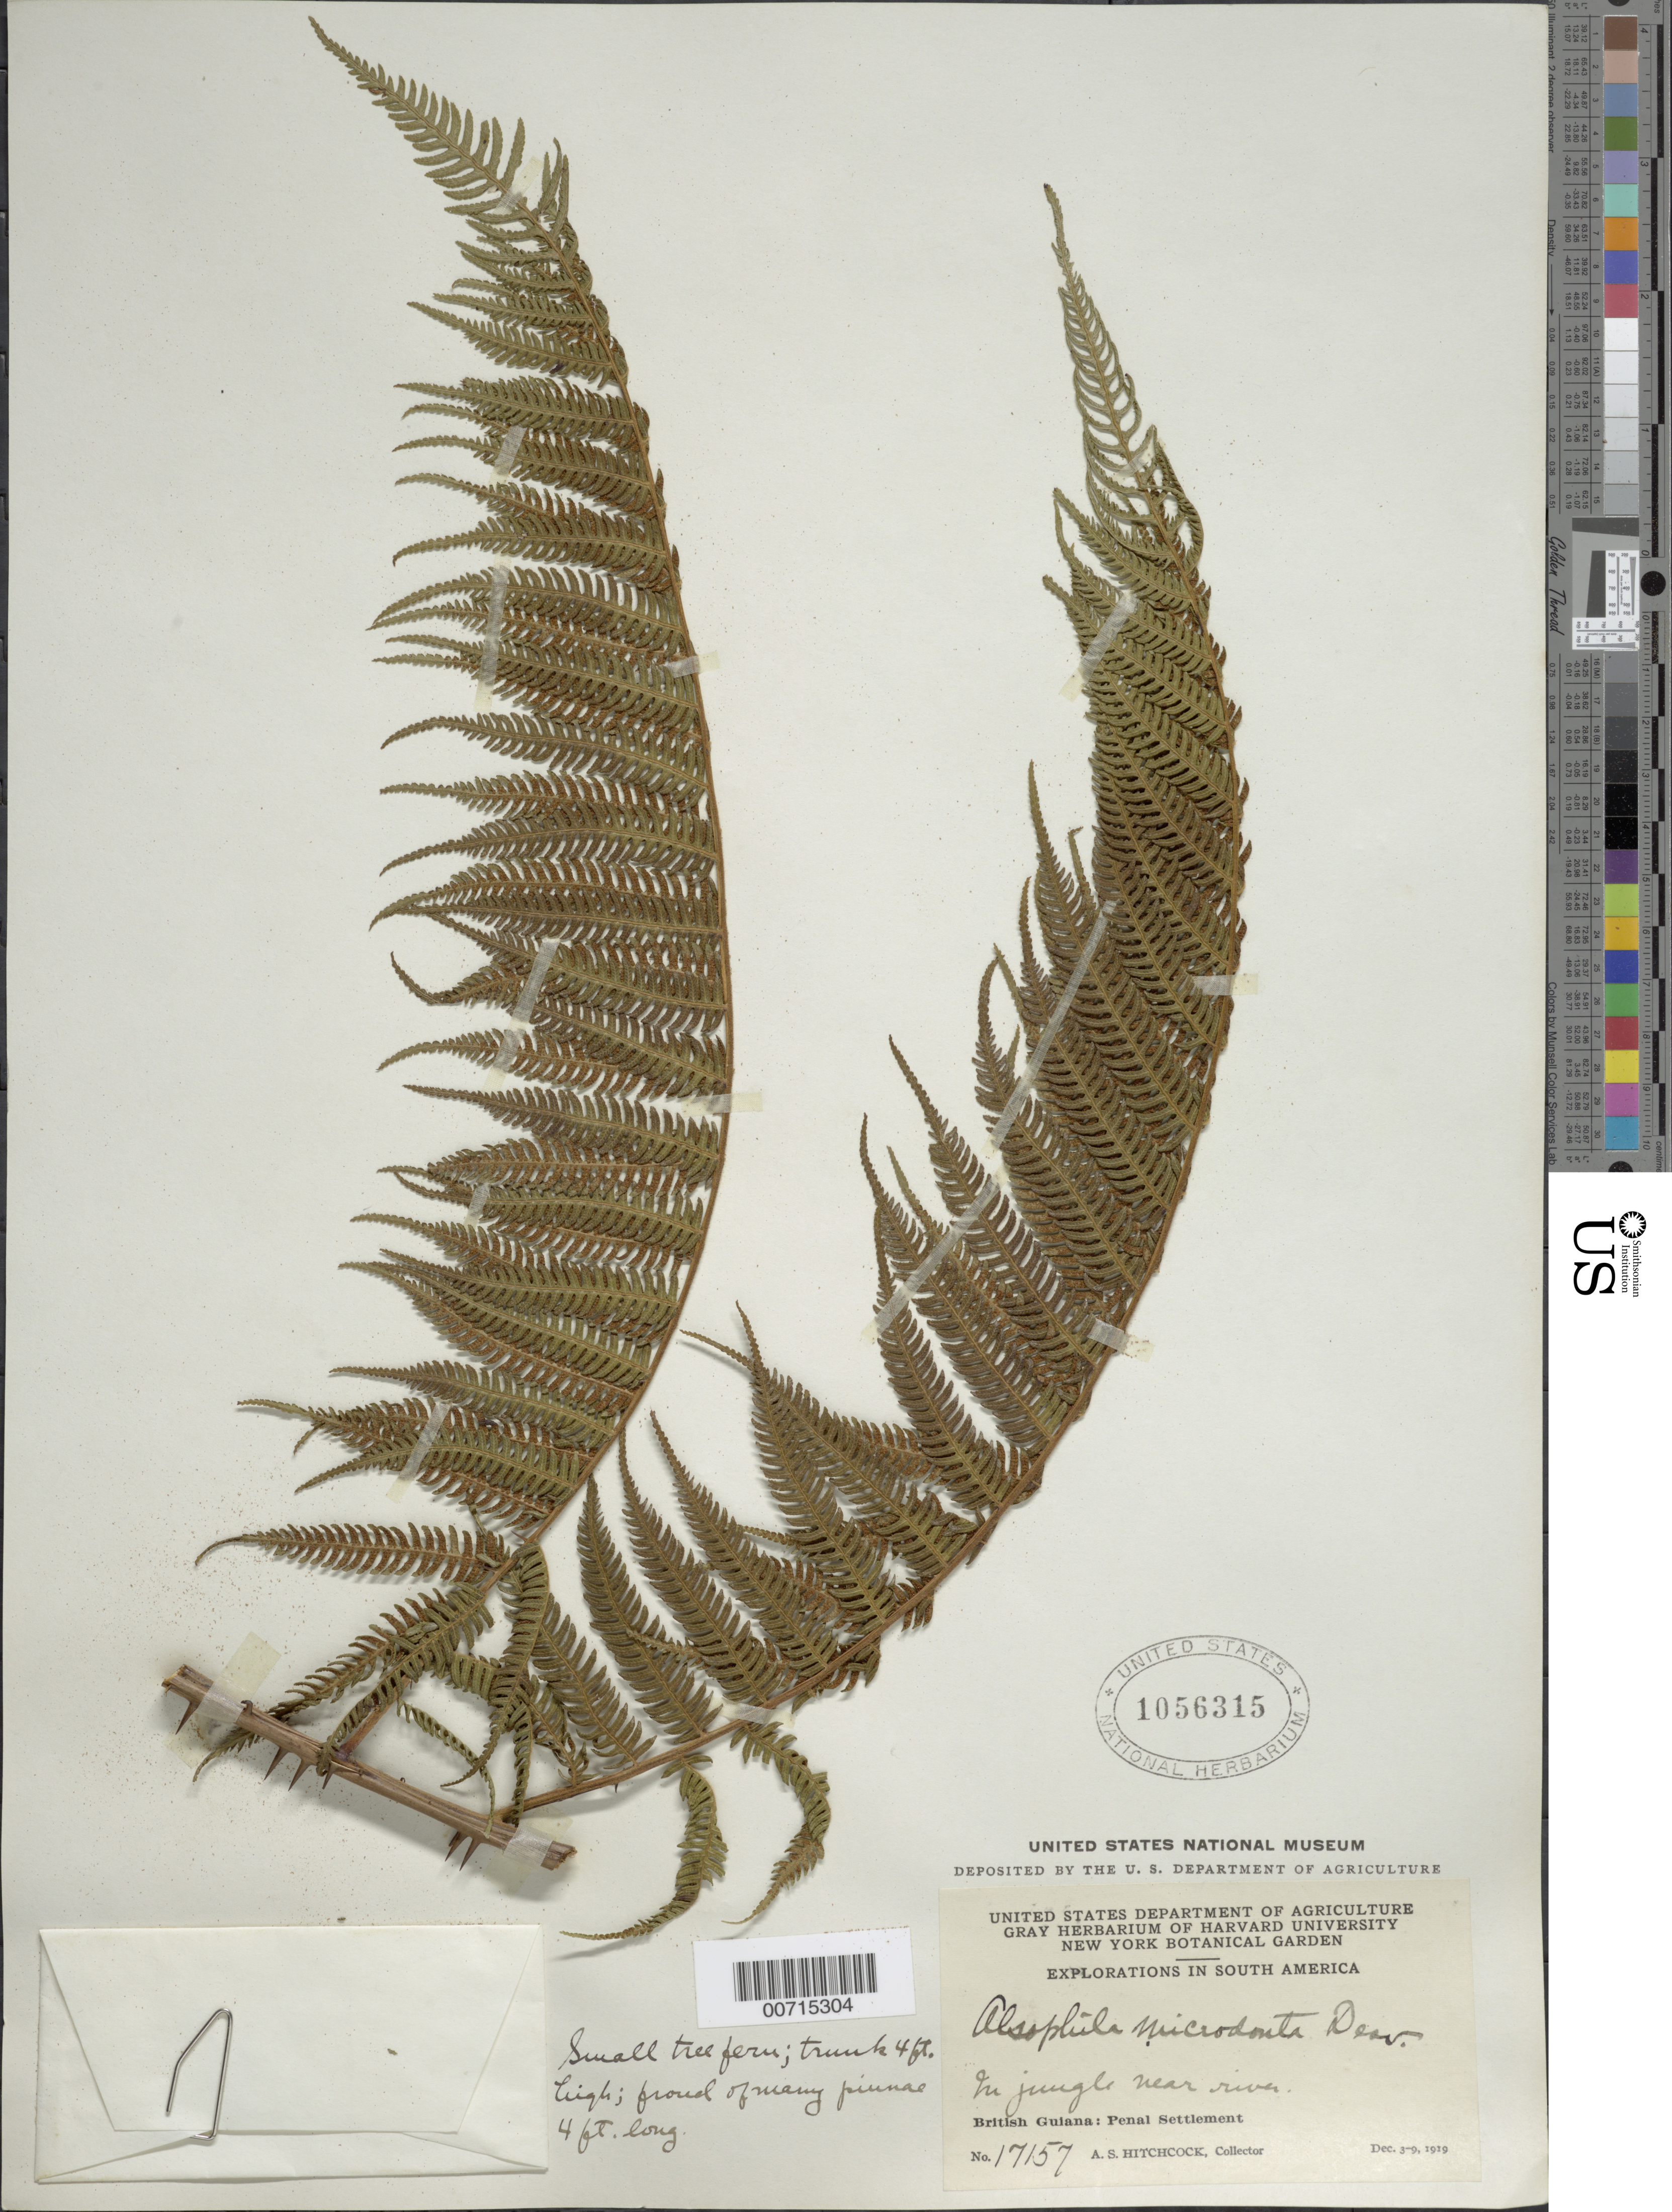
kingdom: Plantae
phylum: Tracheophyta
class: Polypodiopsida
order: Cyatheales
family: Cyatheaceae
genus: Cyathea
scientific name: Cyathea microdonta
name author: (Desv.) Domin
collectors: A. S. Hitchcock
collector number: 17157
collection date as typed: Dec. 3-9, 1919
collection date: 1919-12-03/1919-12-09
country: Guyana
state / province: Cuyuni-Mazaruni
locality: Penal Settlement, on W side of Essequibo River, near mouth of Mazaruni River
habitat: Jungle near river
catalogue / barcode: US 1056315